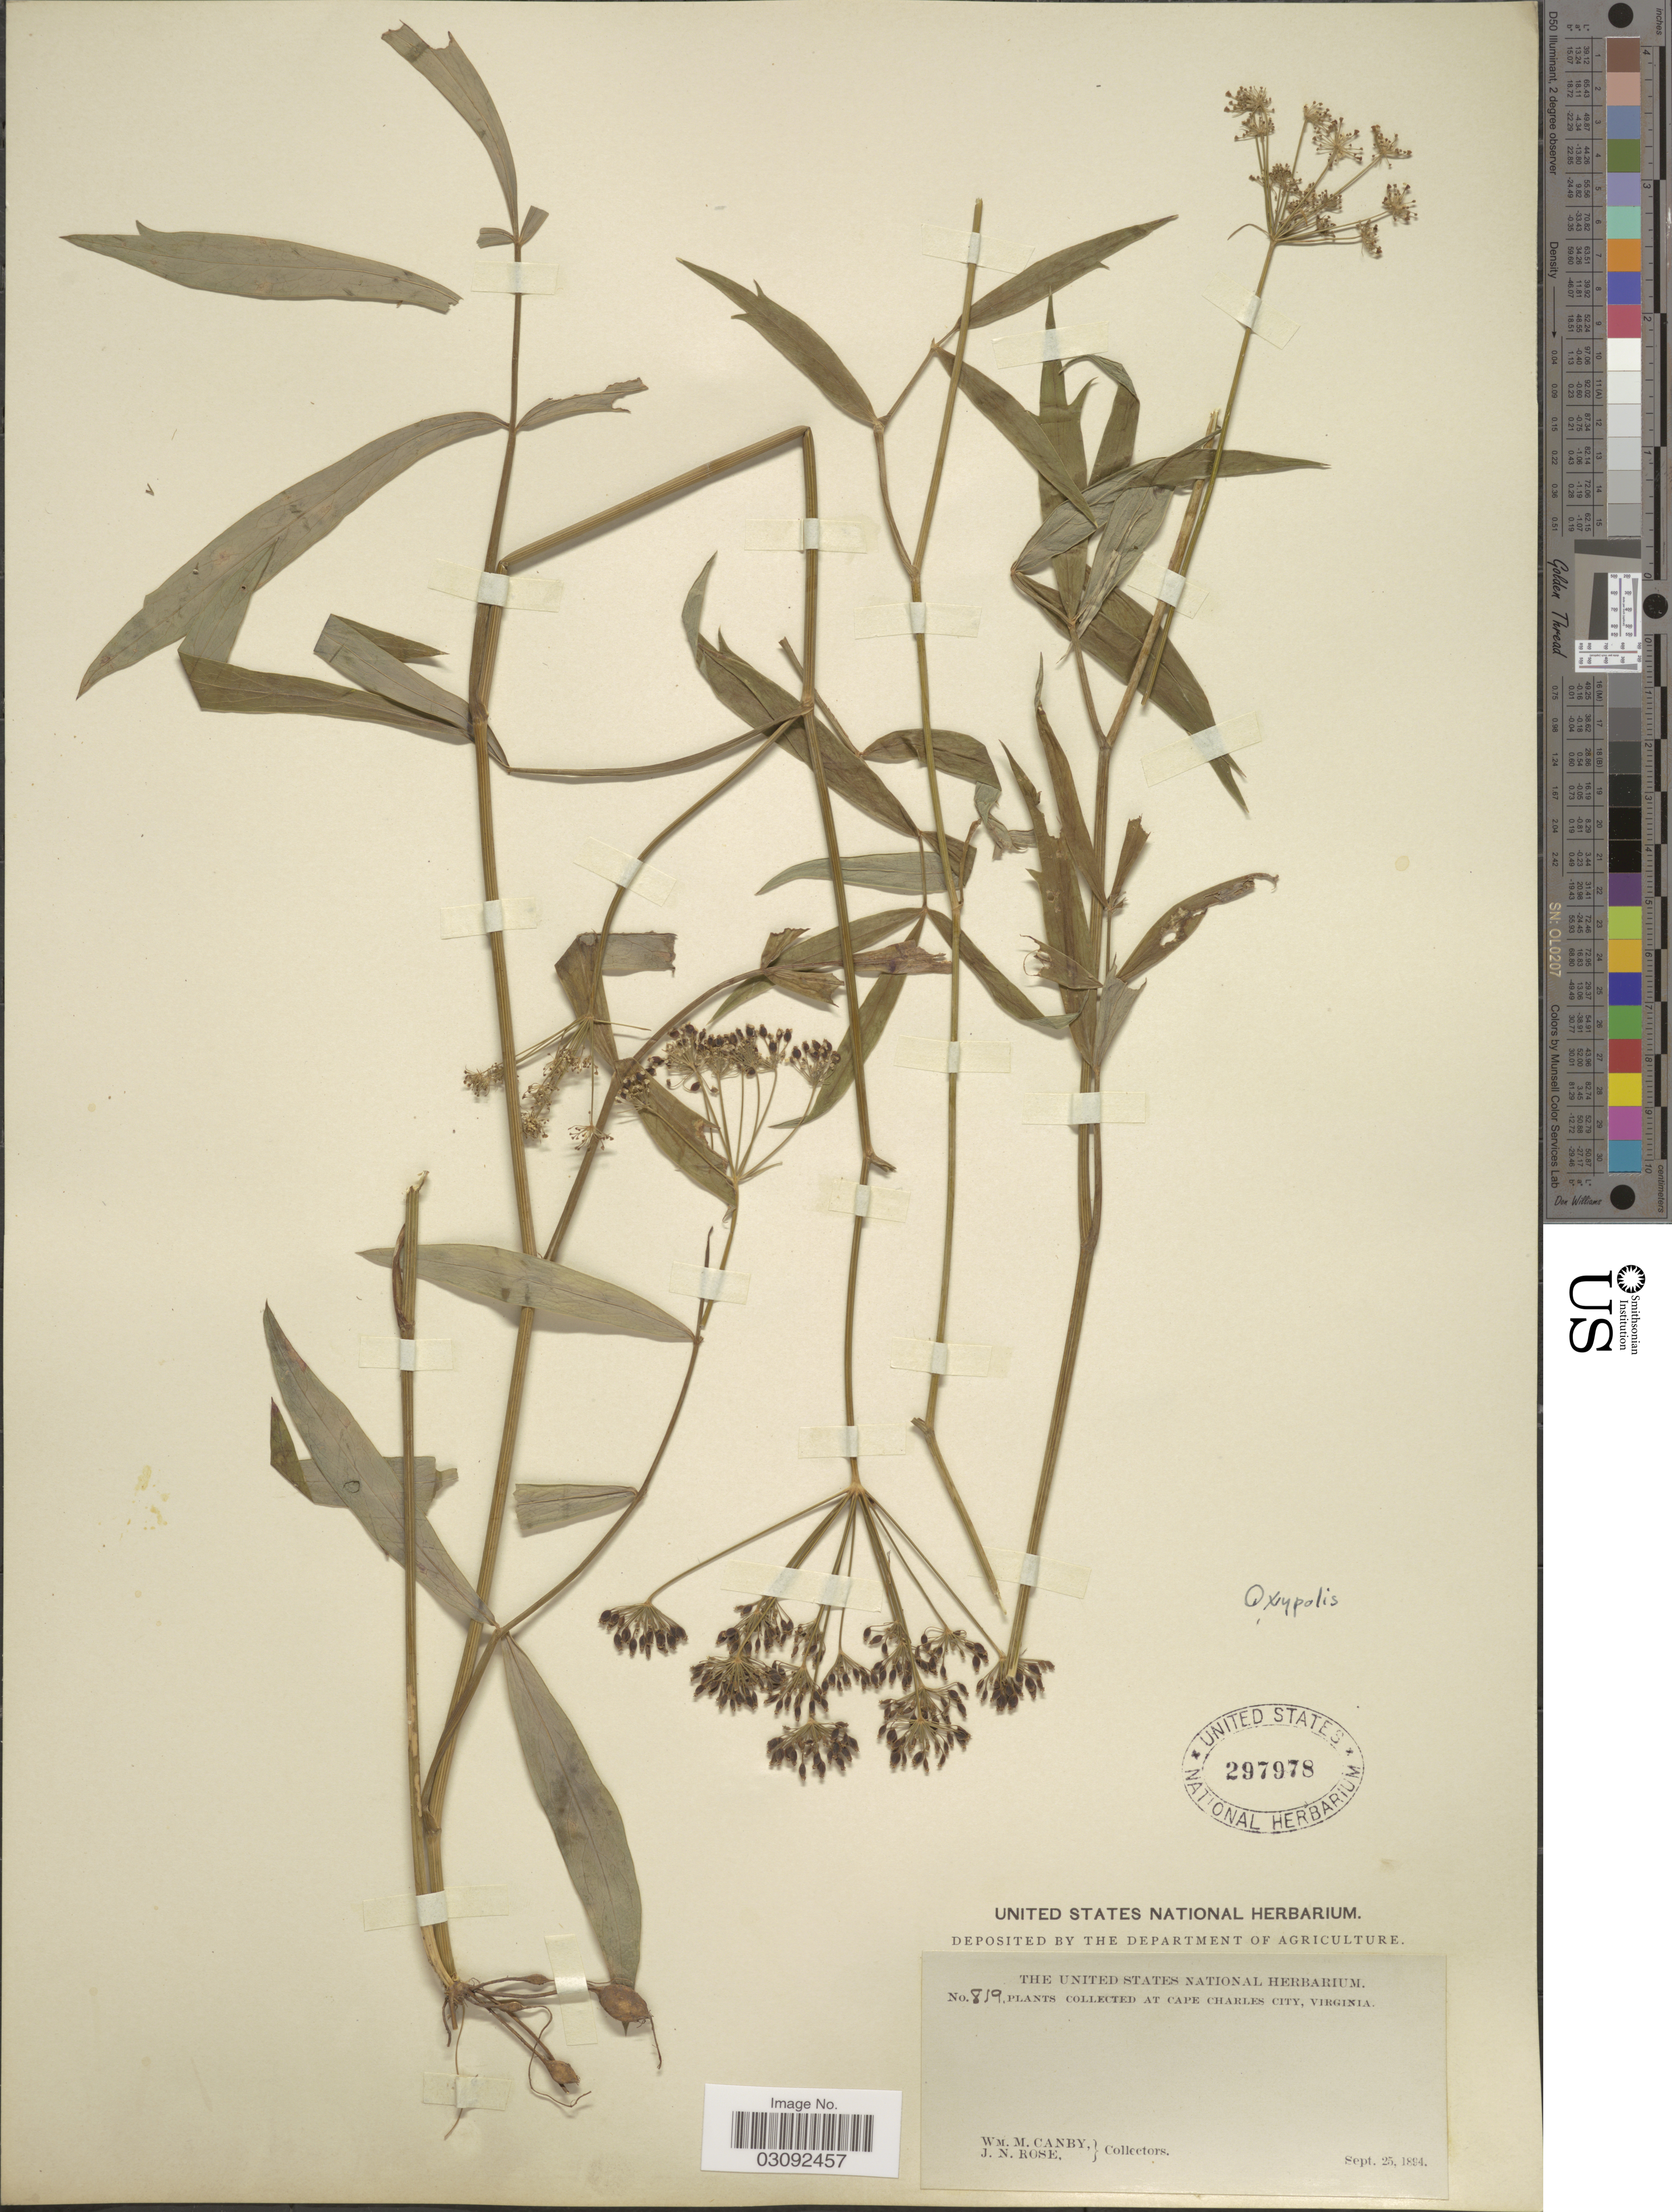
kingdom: Plantae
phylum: Tracheophyta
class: Magnoliopsida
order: Apiales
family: Apiaceae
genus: Oxypolis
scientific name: Oxypolis rigidior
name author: (L.) Raf.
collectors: W. M. Canby & J. N. Rose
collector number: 819*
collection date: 1894-09-25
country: United States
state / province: Virginia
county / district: Charles City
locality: At Cape Charles City.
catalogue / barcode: US 297978